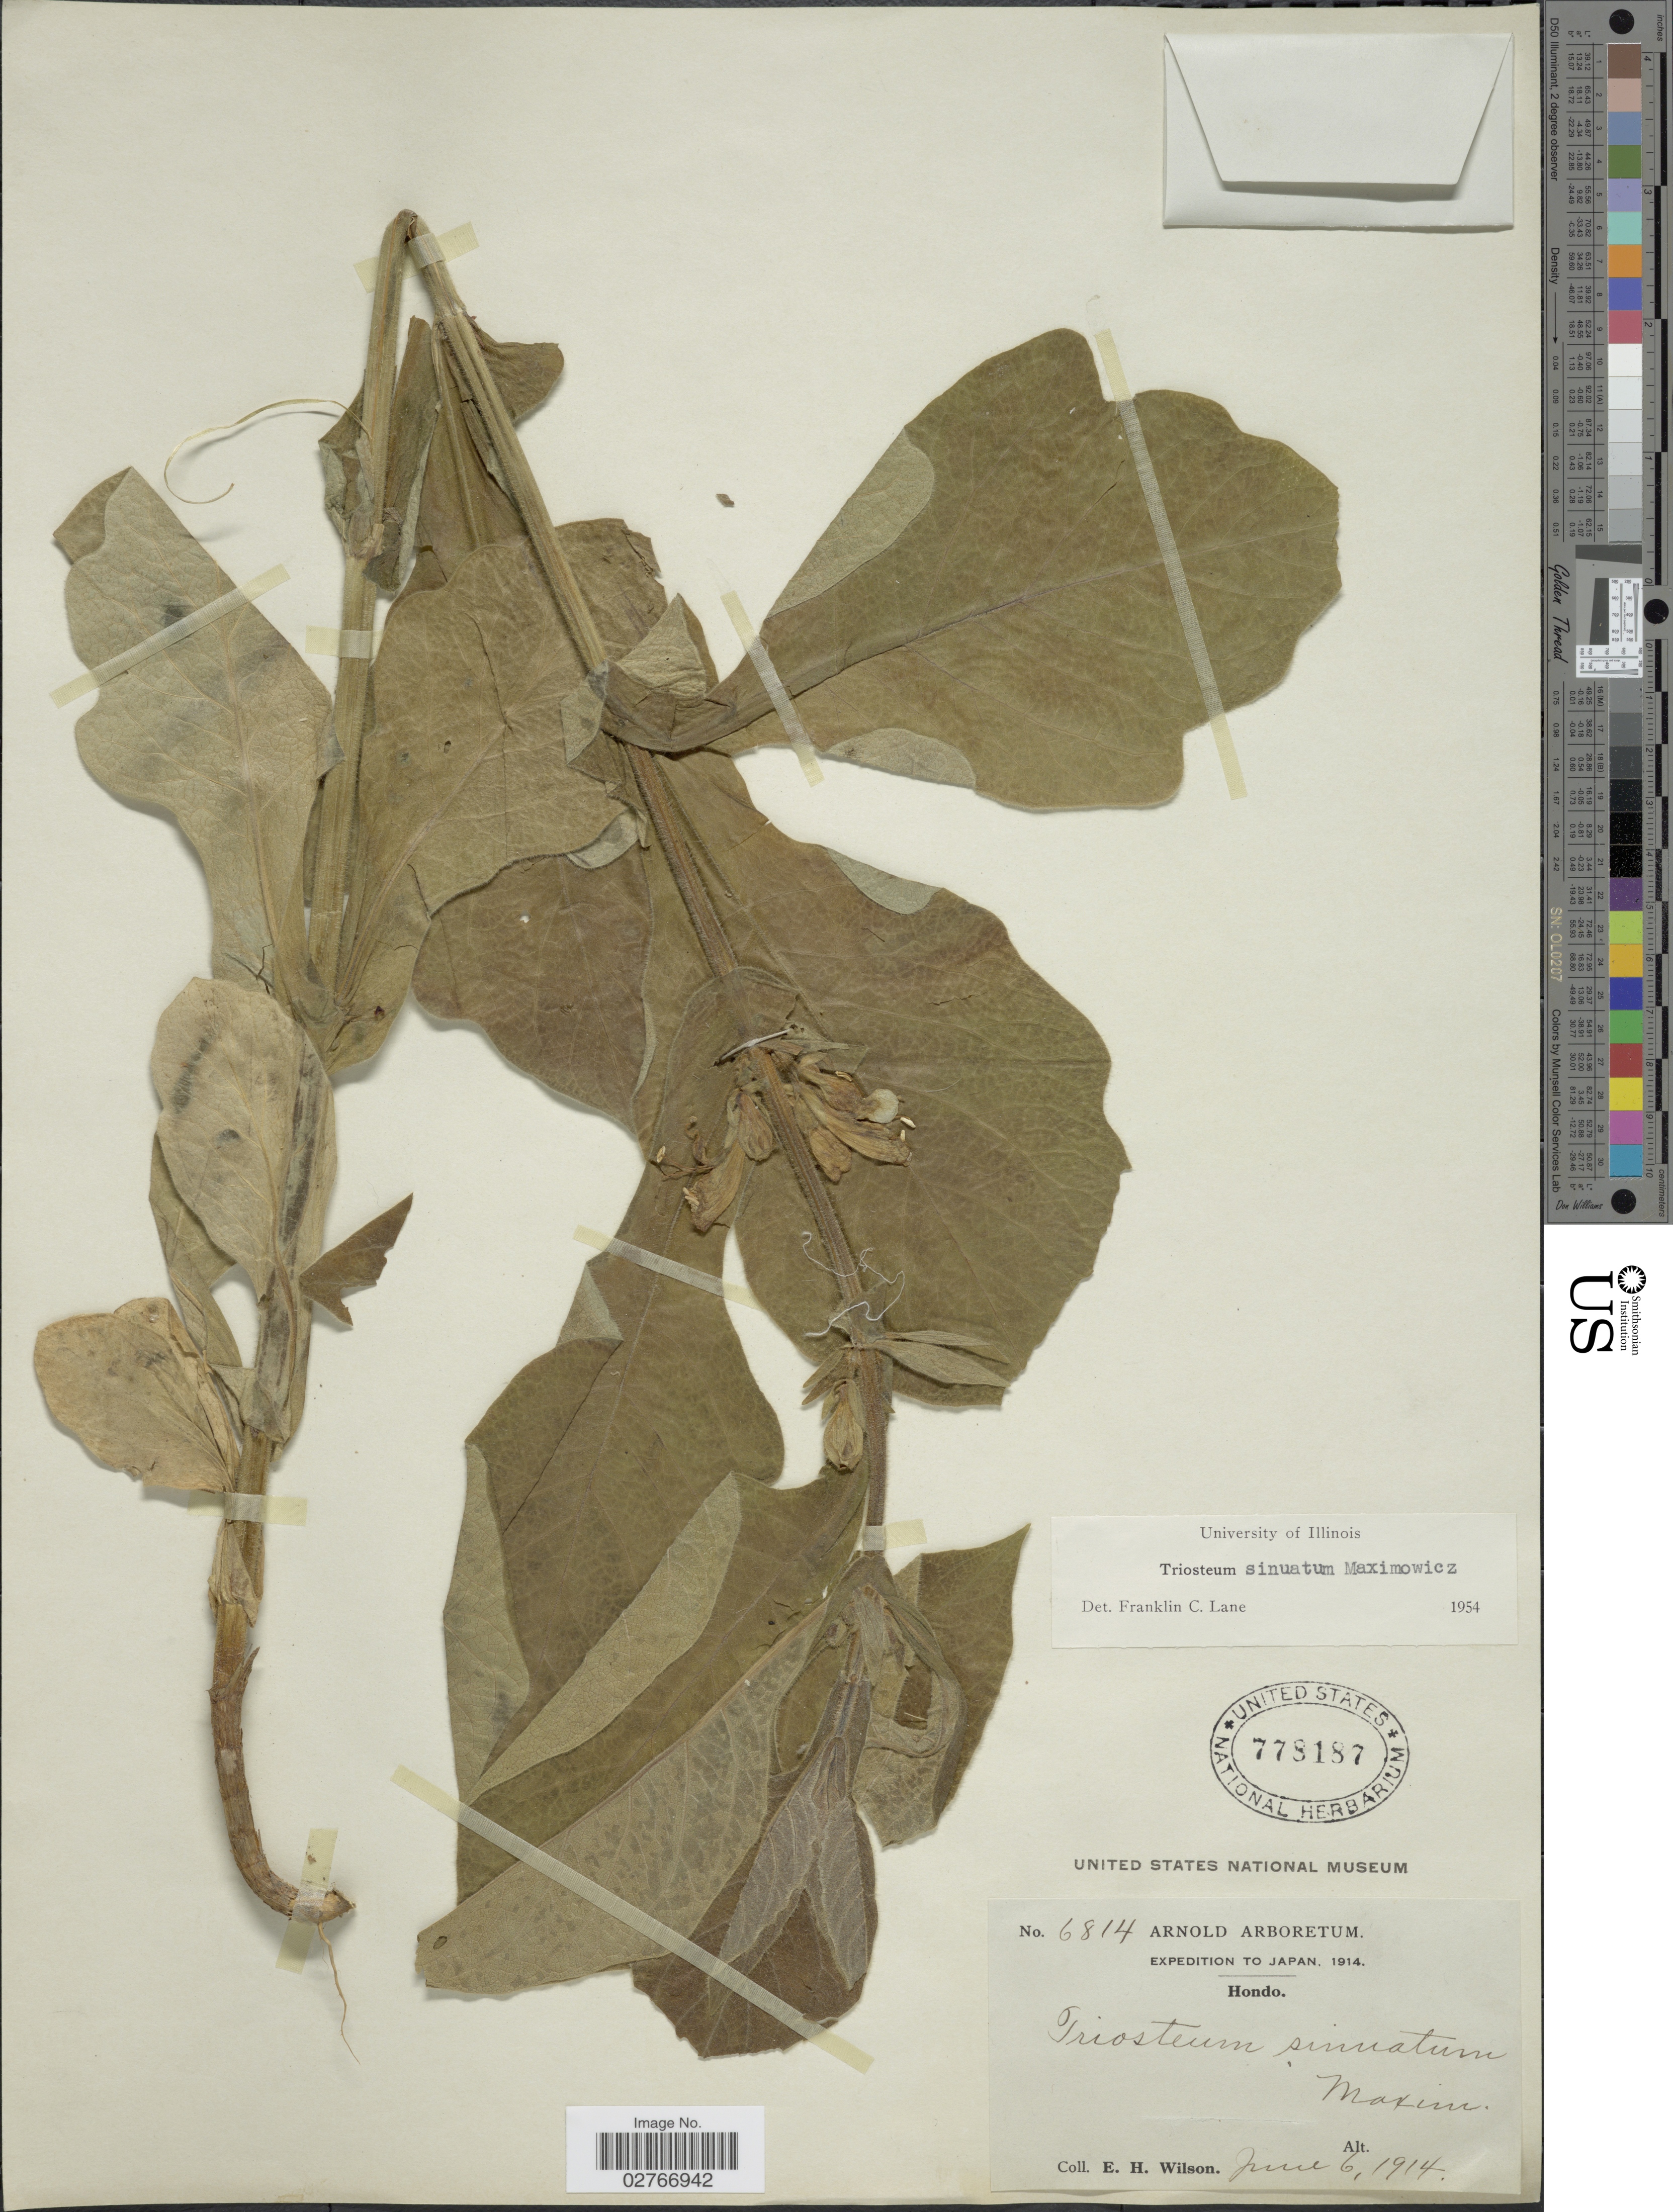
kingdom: Plantae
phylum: Tracheophyta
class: Magnoliopsida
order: Dipsacales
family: Caprifoliaceae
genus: Triosteum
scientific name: Triosteum sinuatum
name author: Maxim.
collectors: E. Wilson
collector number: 6814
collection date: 1914-06-06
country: Japan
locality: Hondo.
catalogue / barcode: US 778187